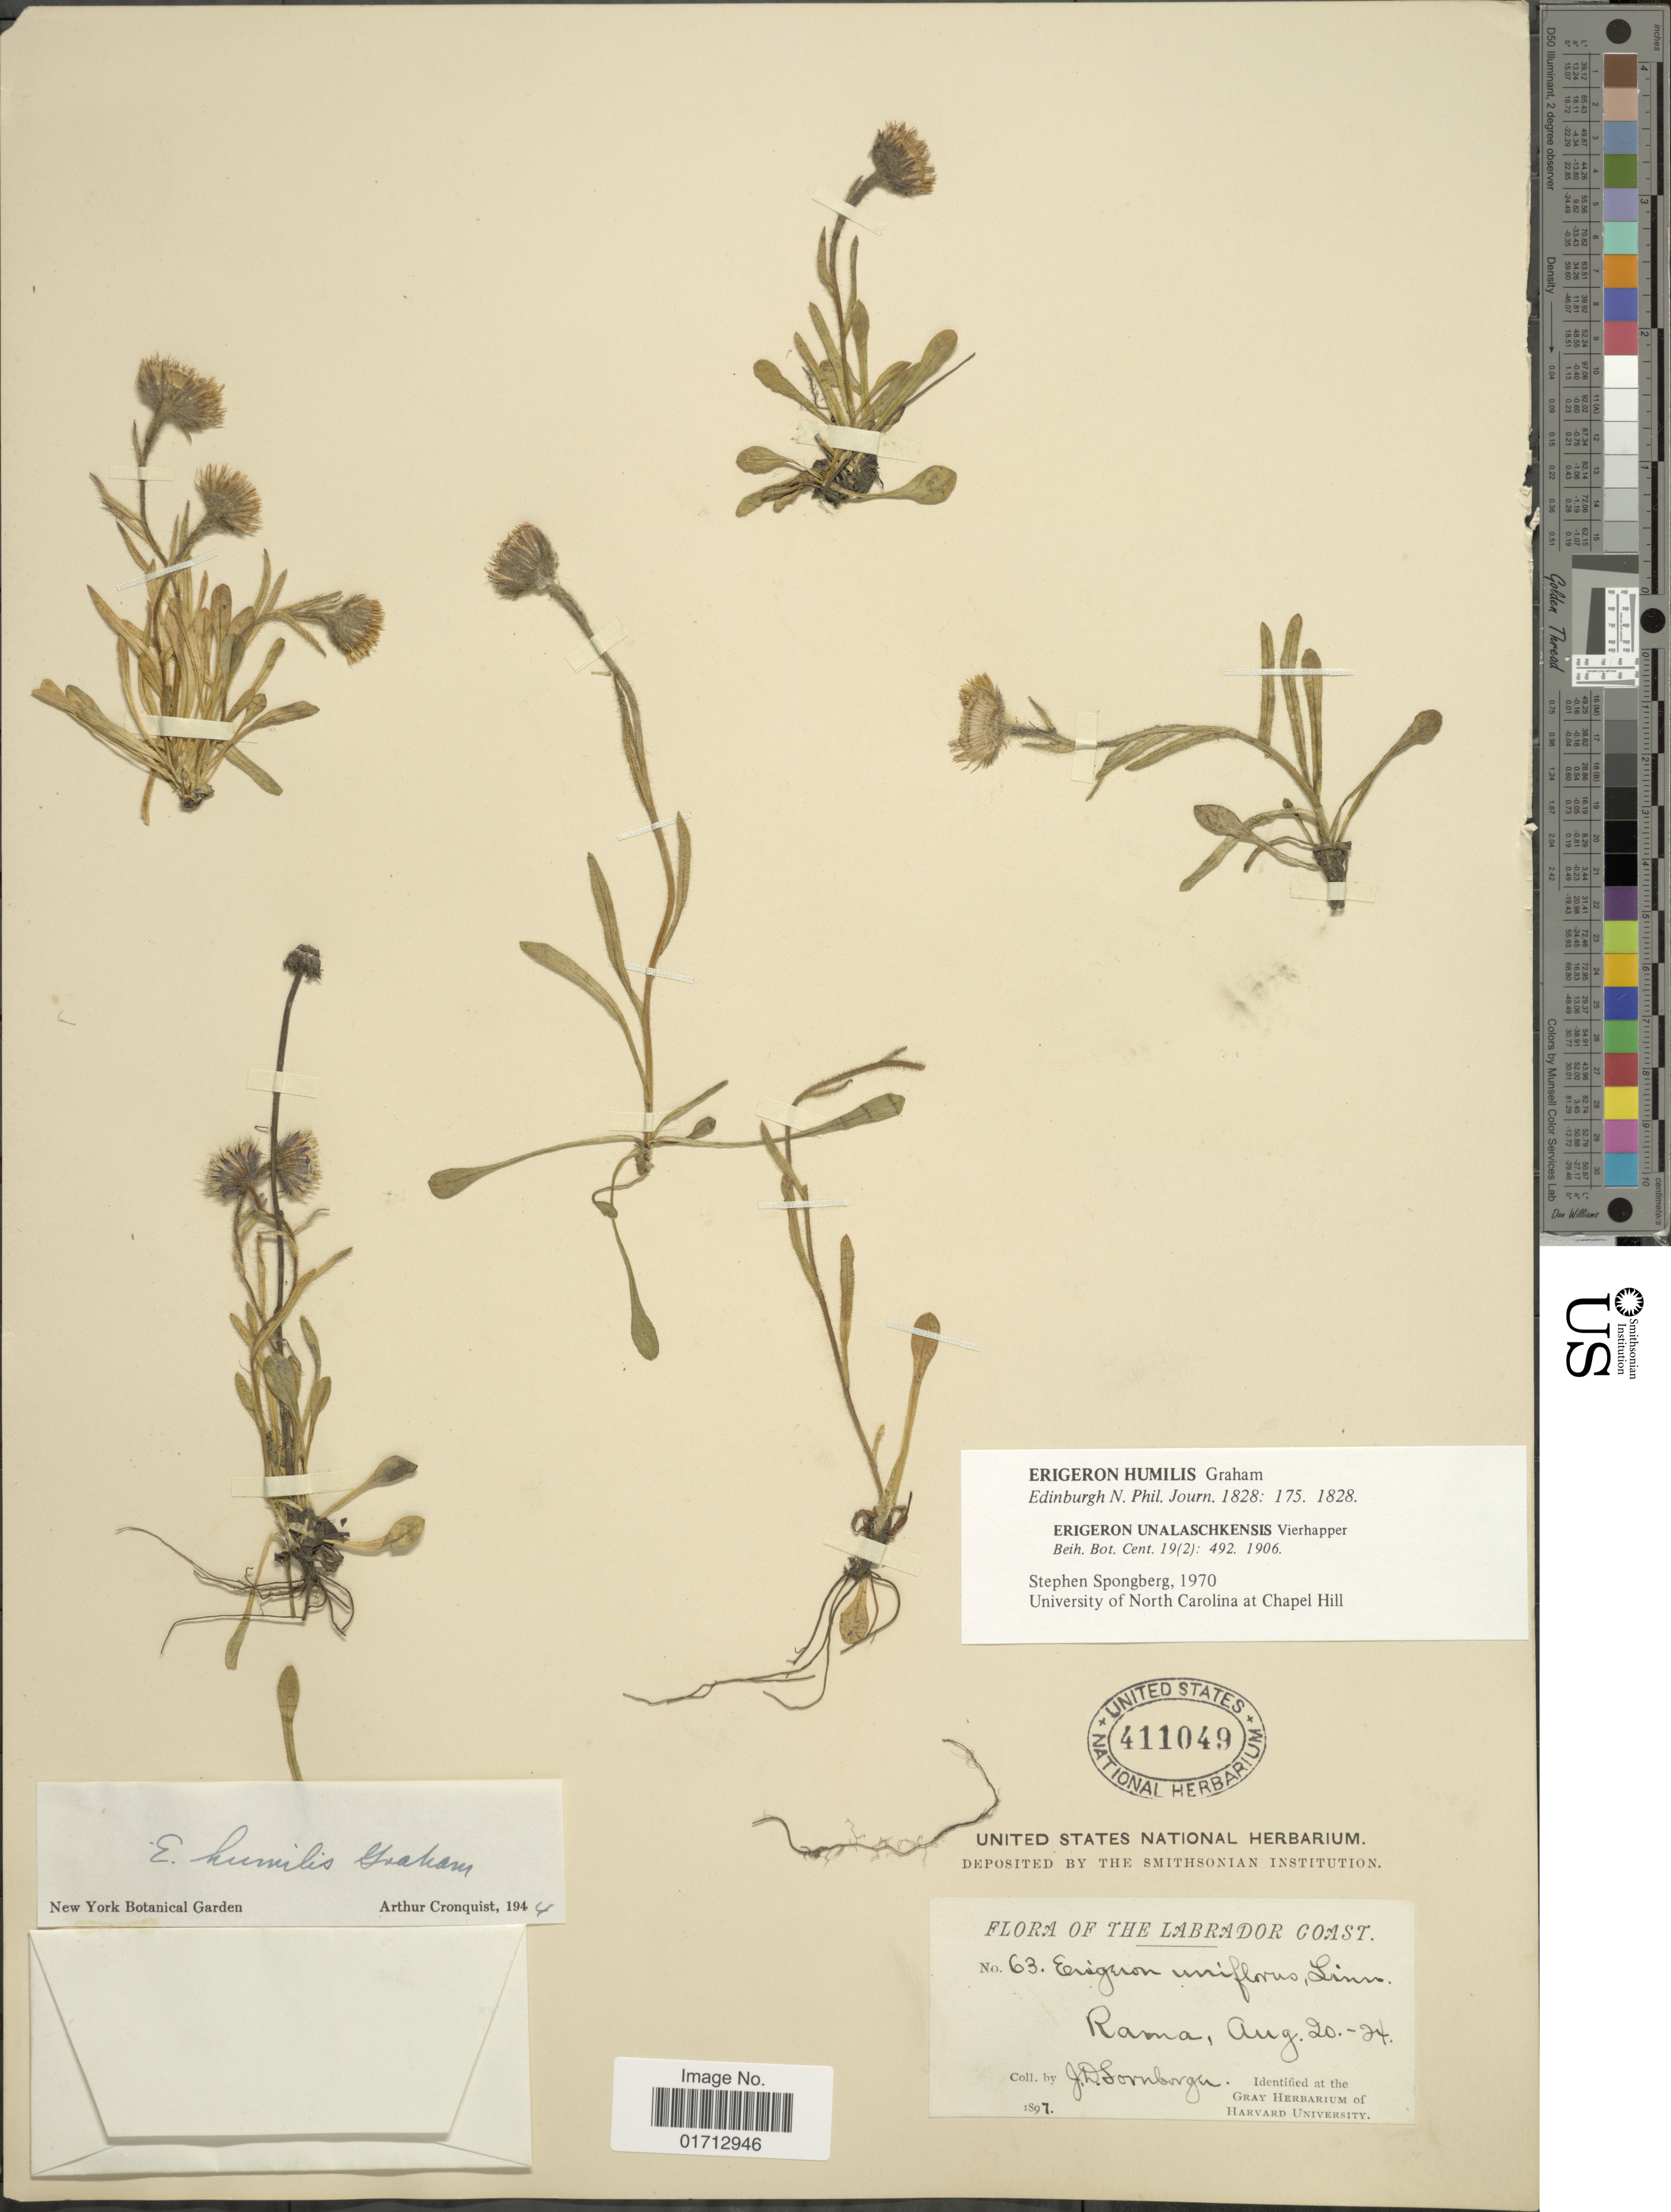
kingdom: Plantae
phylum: Tracheophyta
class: Magnoliopsida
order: Asterales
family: Asteraceae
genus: Erigeron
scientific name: Erigeron humilis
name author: Graham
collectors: J. Sornborger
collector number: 63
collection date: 1897-08-20/1897-08-24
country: Canada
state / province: Newfoundland and Labrador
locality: The Labrador Coast, Rama.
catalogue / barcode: US 411049